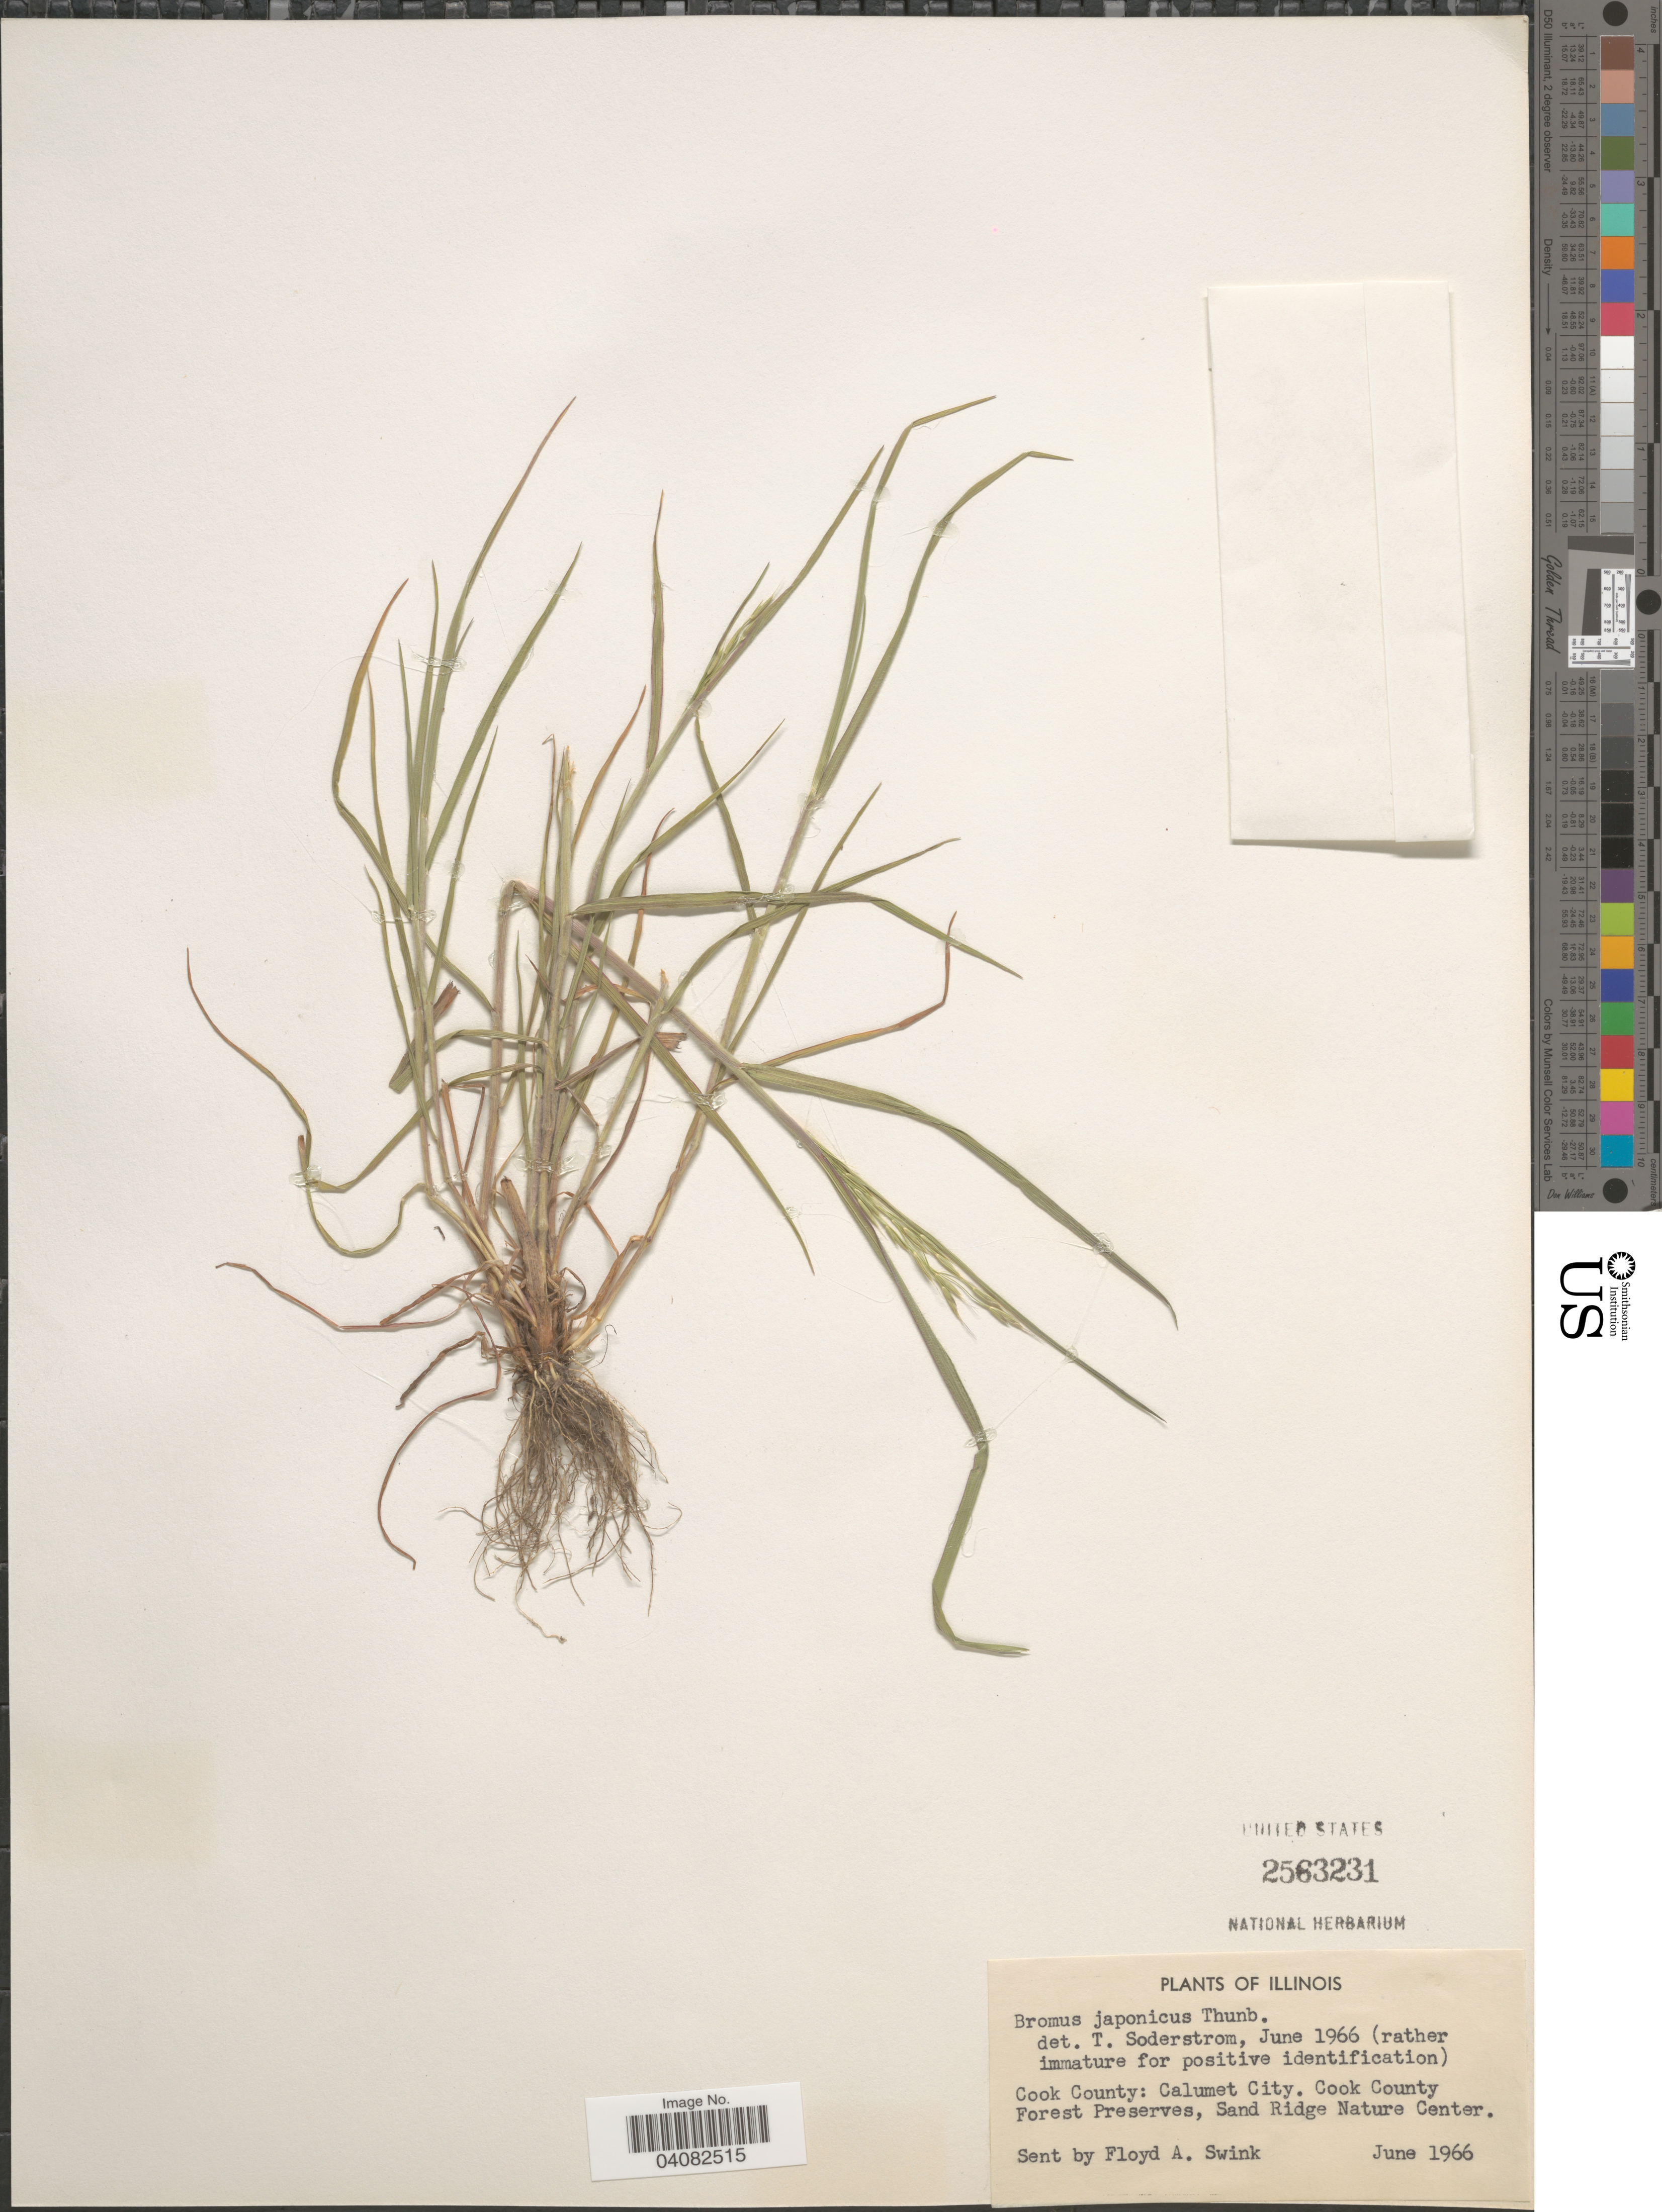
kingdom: Plantae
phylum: Tracheophyta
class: Liliopsida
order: Poales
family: Poaceae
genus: Bromus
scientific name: Bromus intermedius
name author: Gussone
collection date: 1966-06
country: United States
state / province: Illinois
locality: Cook County: Calumet City. Cook County Forest Preserves, Sand Ridge Nature Center.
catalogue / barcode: US 2563231